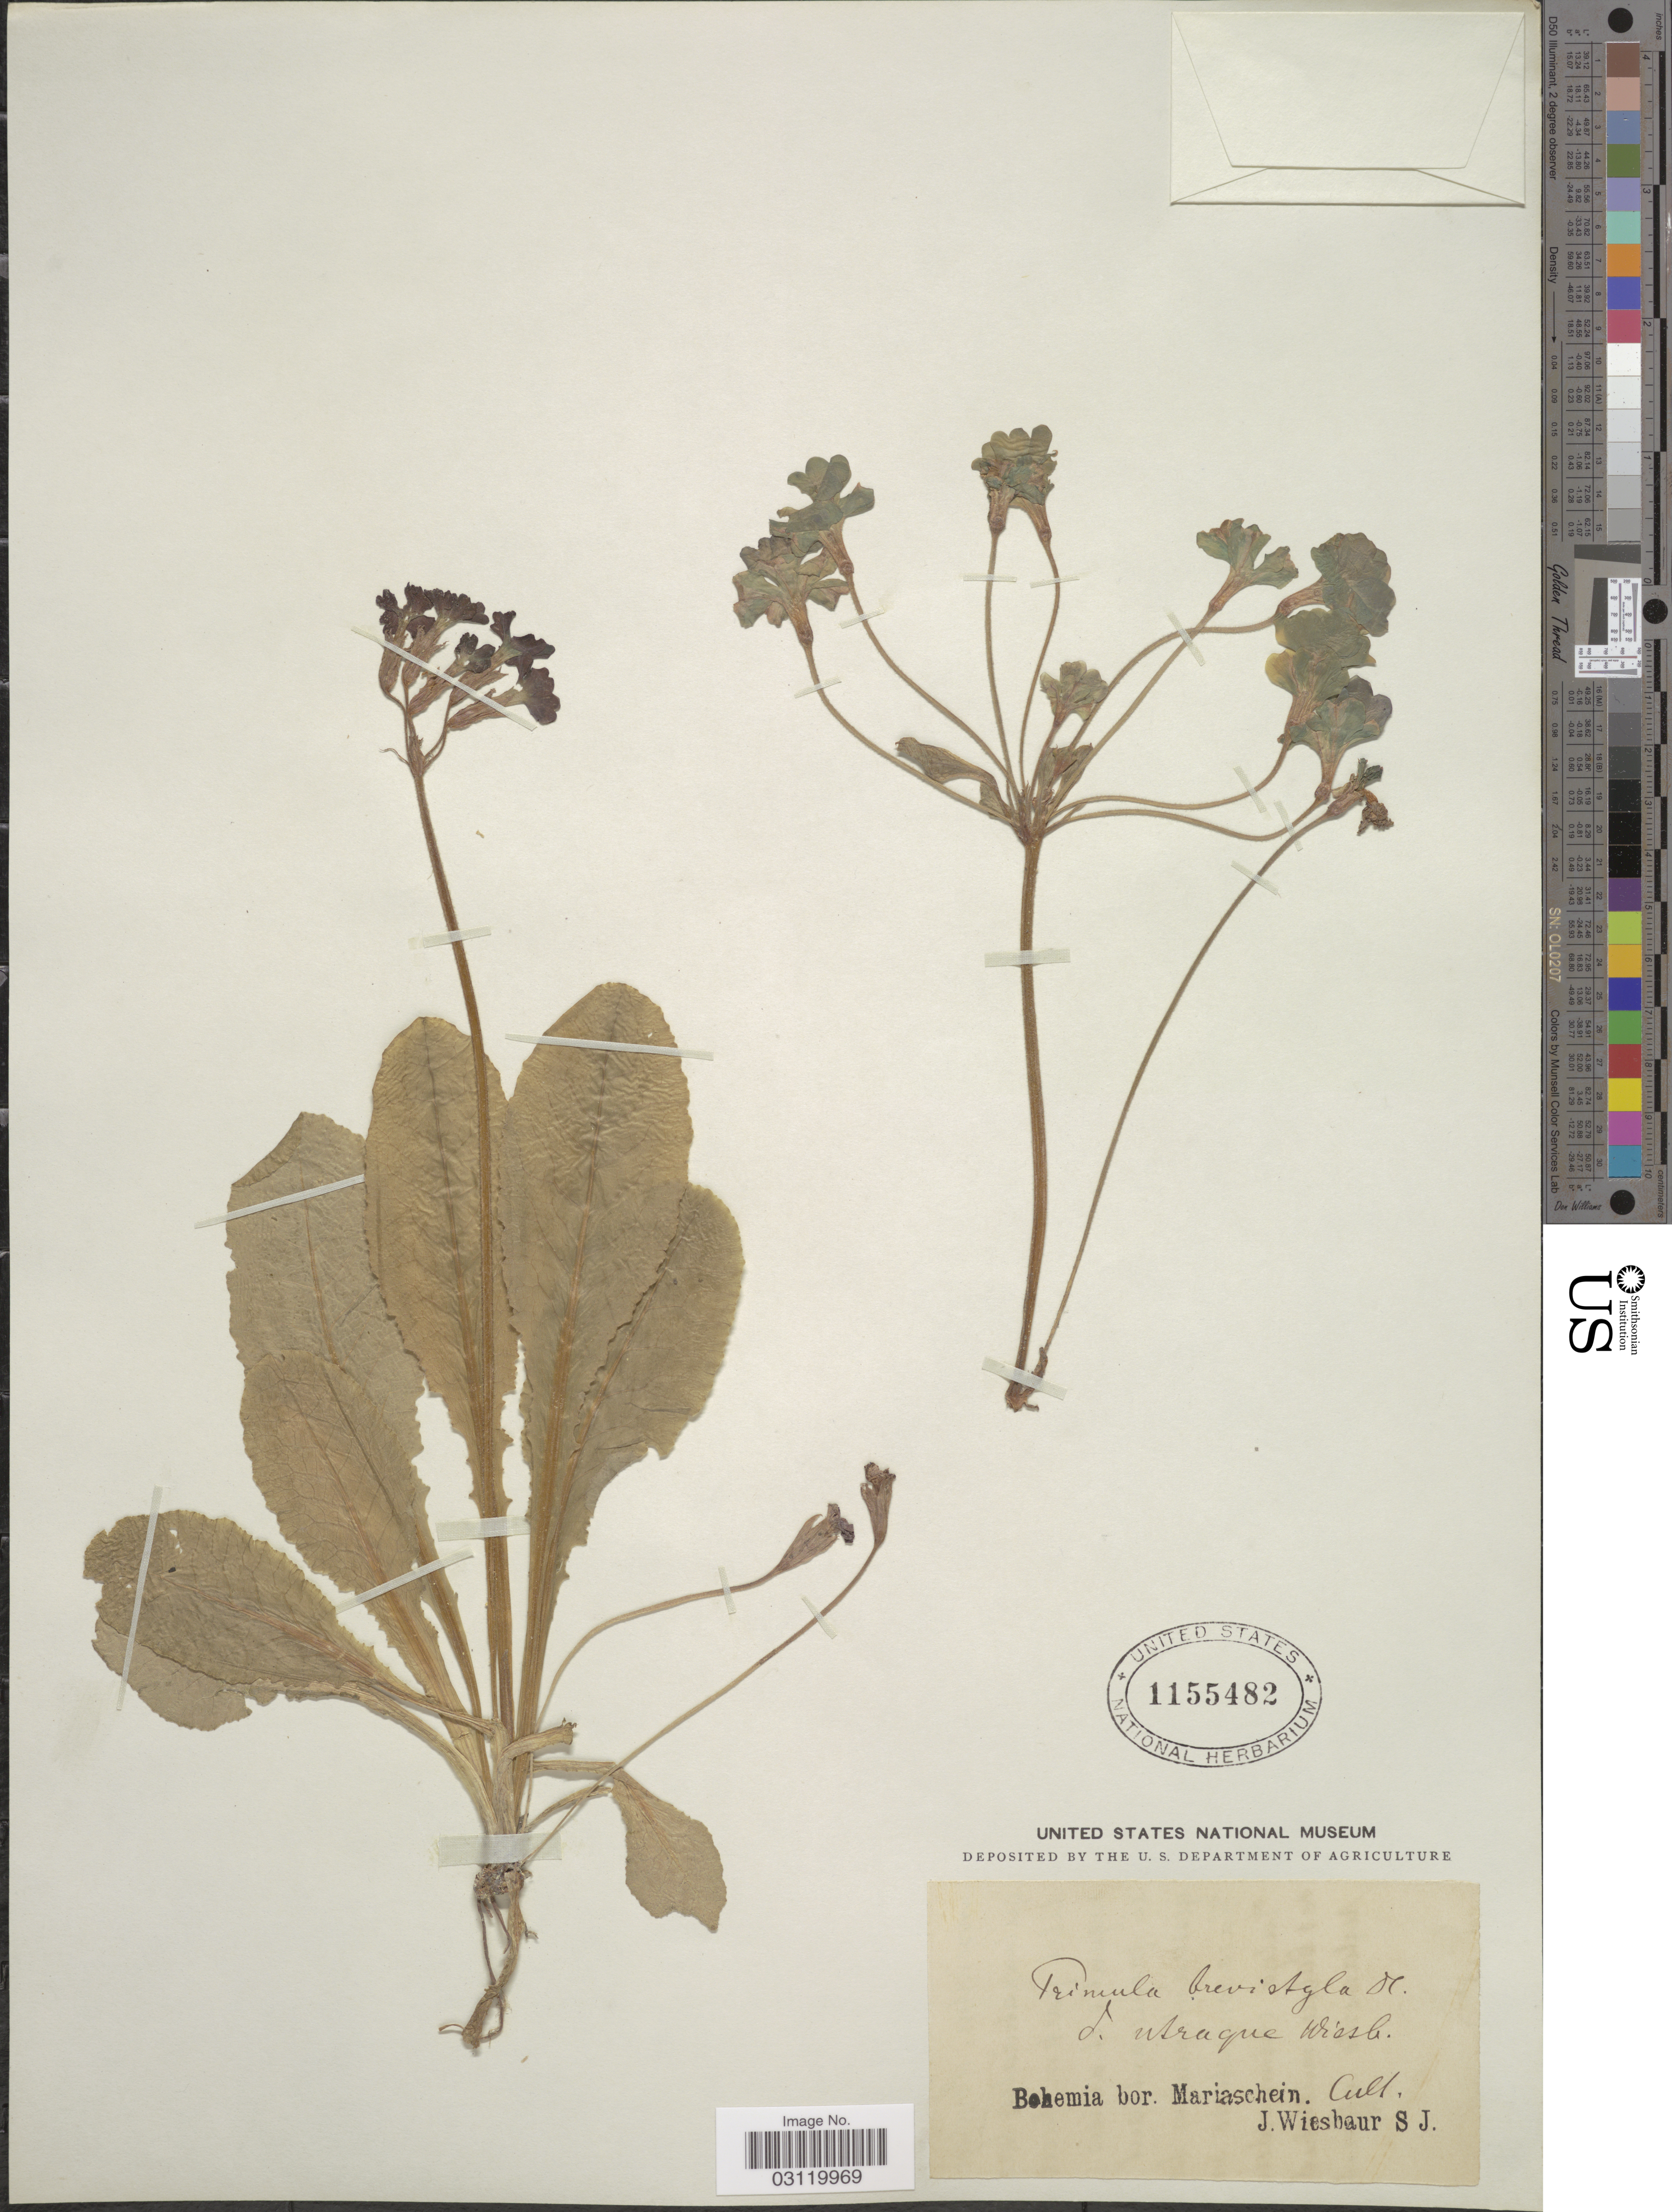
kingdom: Plantae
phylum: Tracheophyta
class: Magnoliopsida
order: Ericales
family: Primulaceae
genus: Primula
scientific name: Primula x brevistyla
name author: DC.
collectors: J. Wiesbaur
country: Czechia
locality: Bohemia bor. Mariaschein.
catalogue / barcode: US 1155482